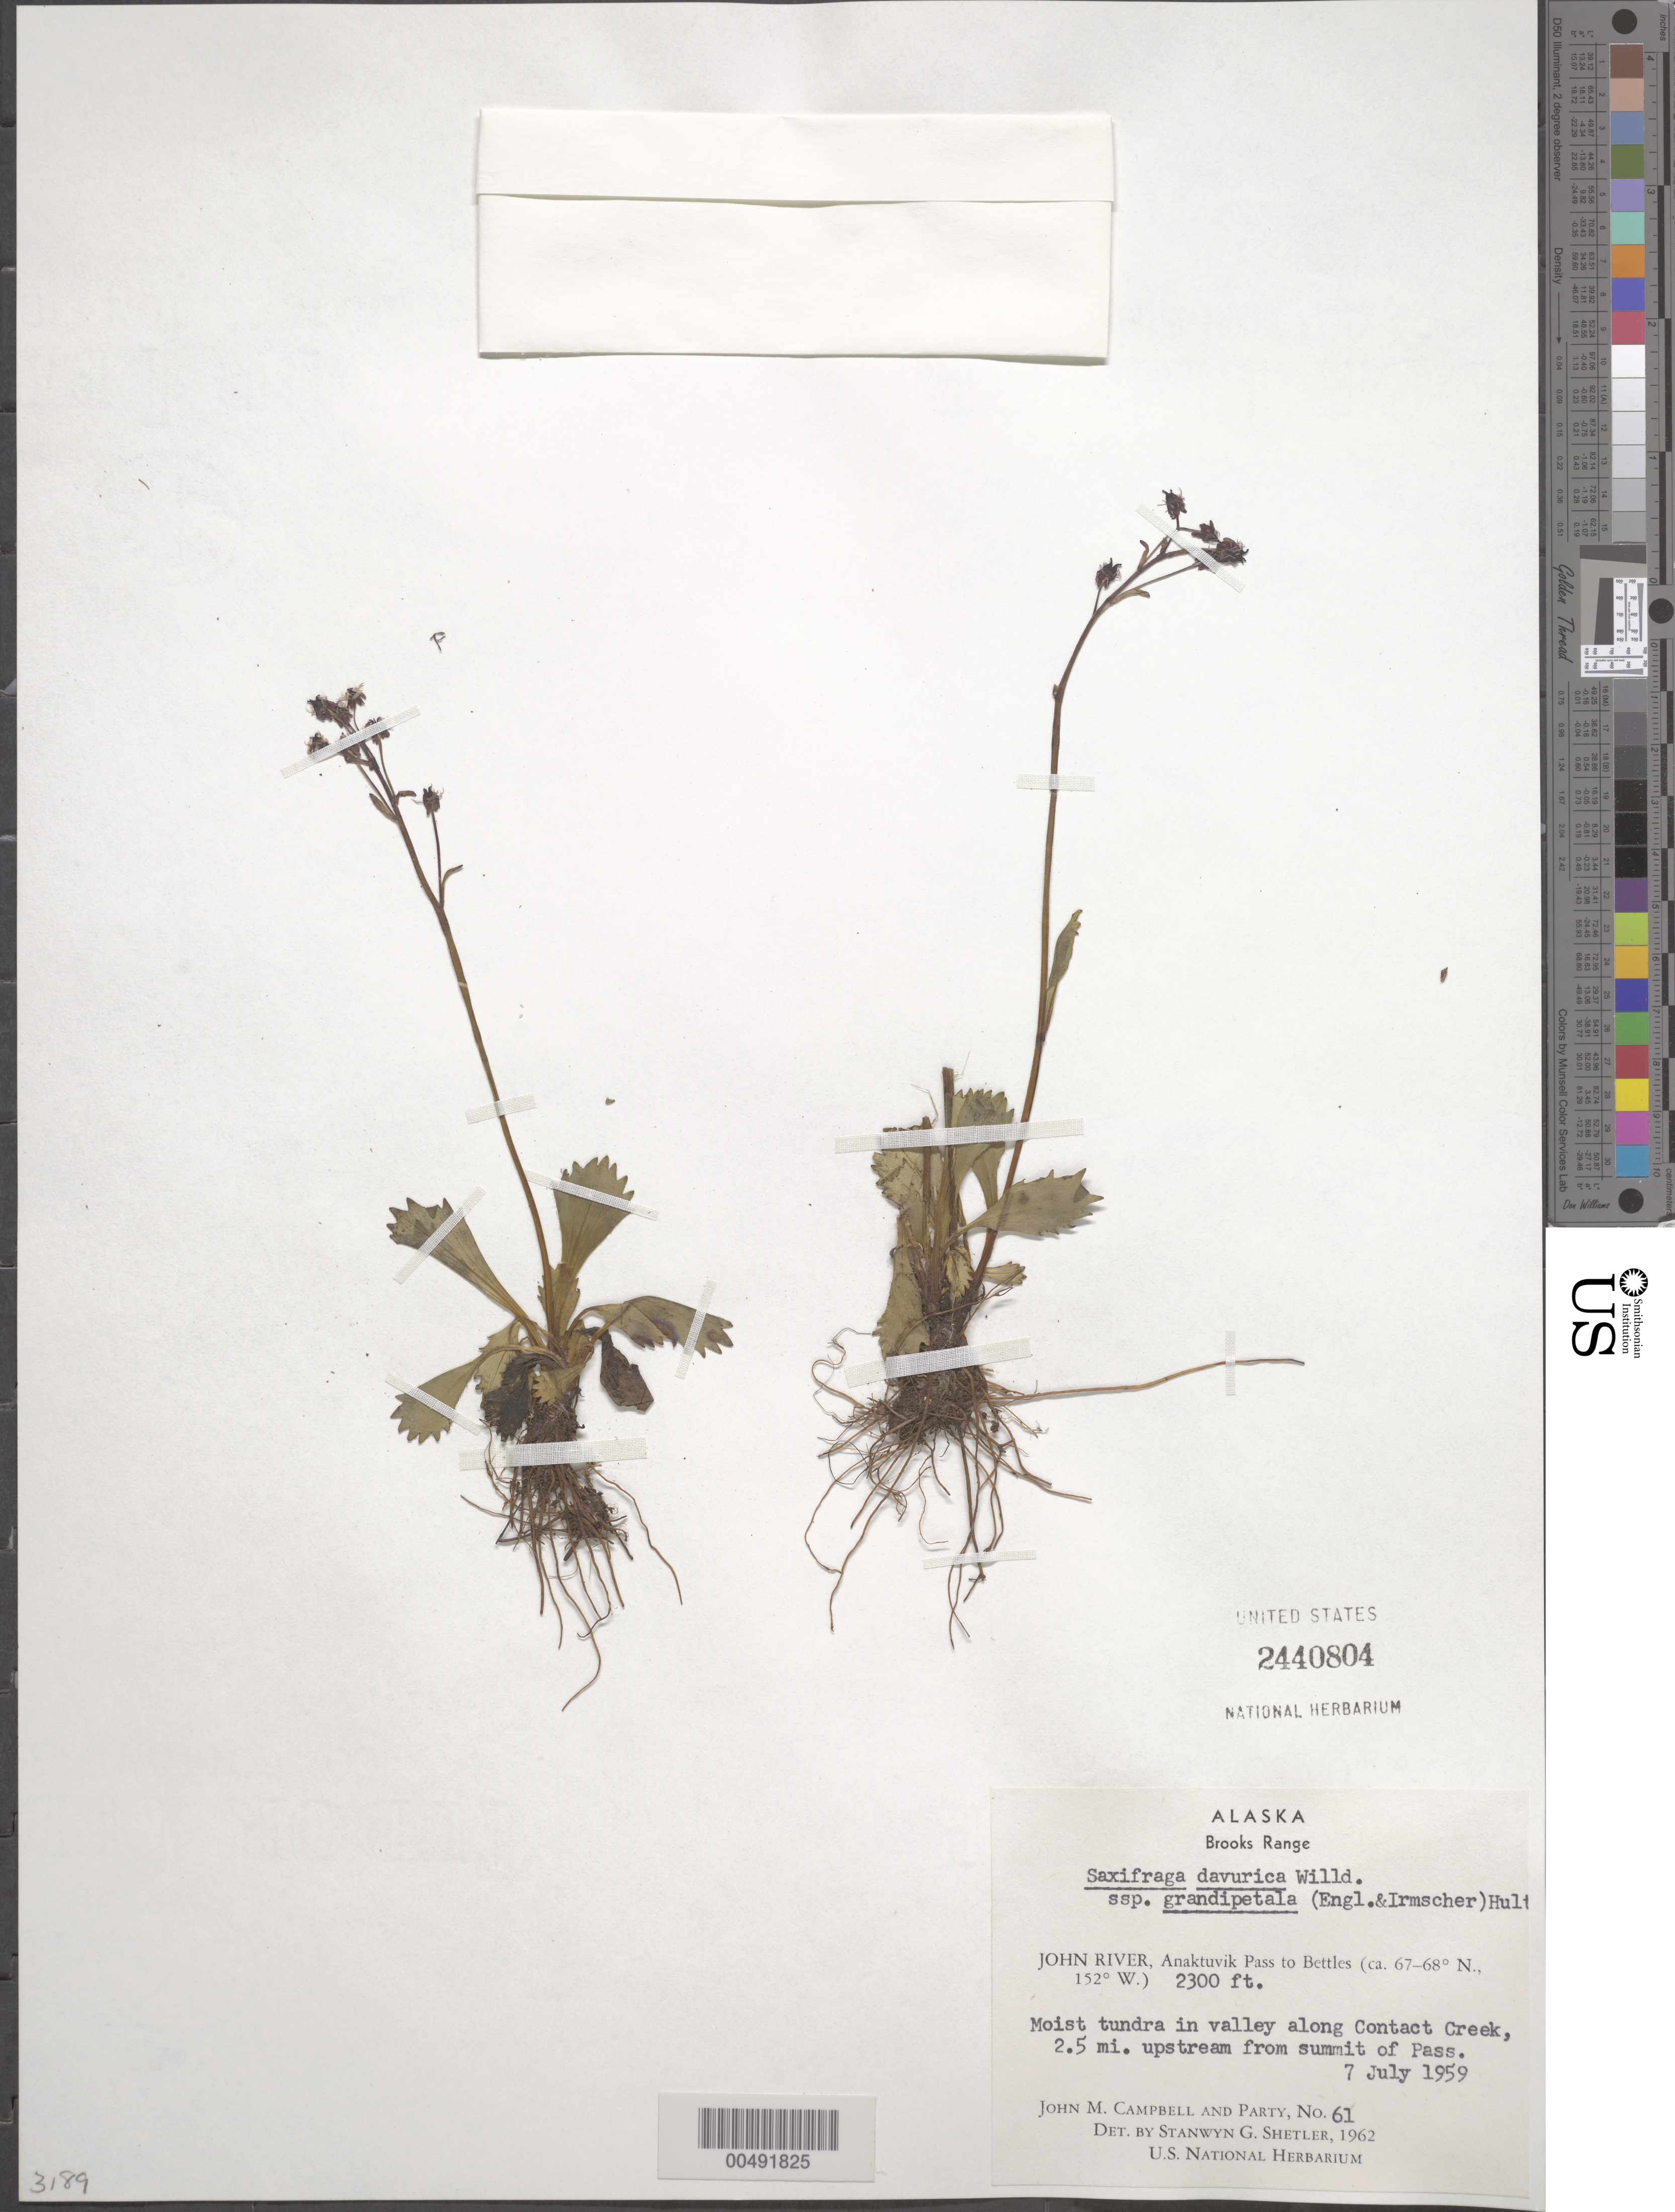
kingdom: Plantae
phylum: Tracheophyta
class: Magnoliopsida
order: Saxifragales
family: Saxifragaceae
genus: Micranthes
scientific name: Micranthes calycina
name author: (Sternb.) Gornall & H. Ohba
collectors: J. M. Campbell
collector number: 61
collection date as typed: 07 Jul 1959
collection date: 1959-07-07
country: United States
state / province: Alaska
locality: Brooks Range, John River, 2.5 mi. upstream from summit of Anaktuvuk Pass, along Contact Creek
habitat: moist tundra in valley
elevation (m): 701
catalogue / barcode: US 2440804